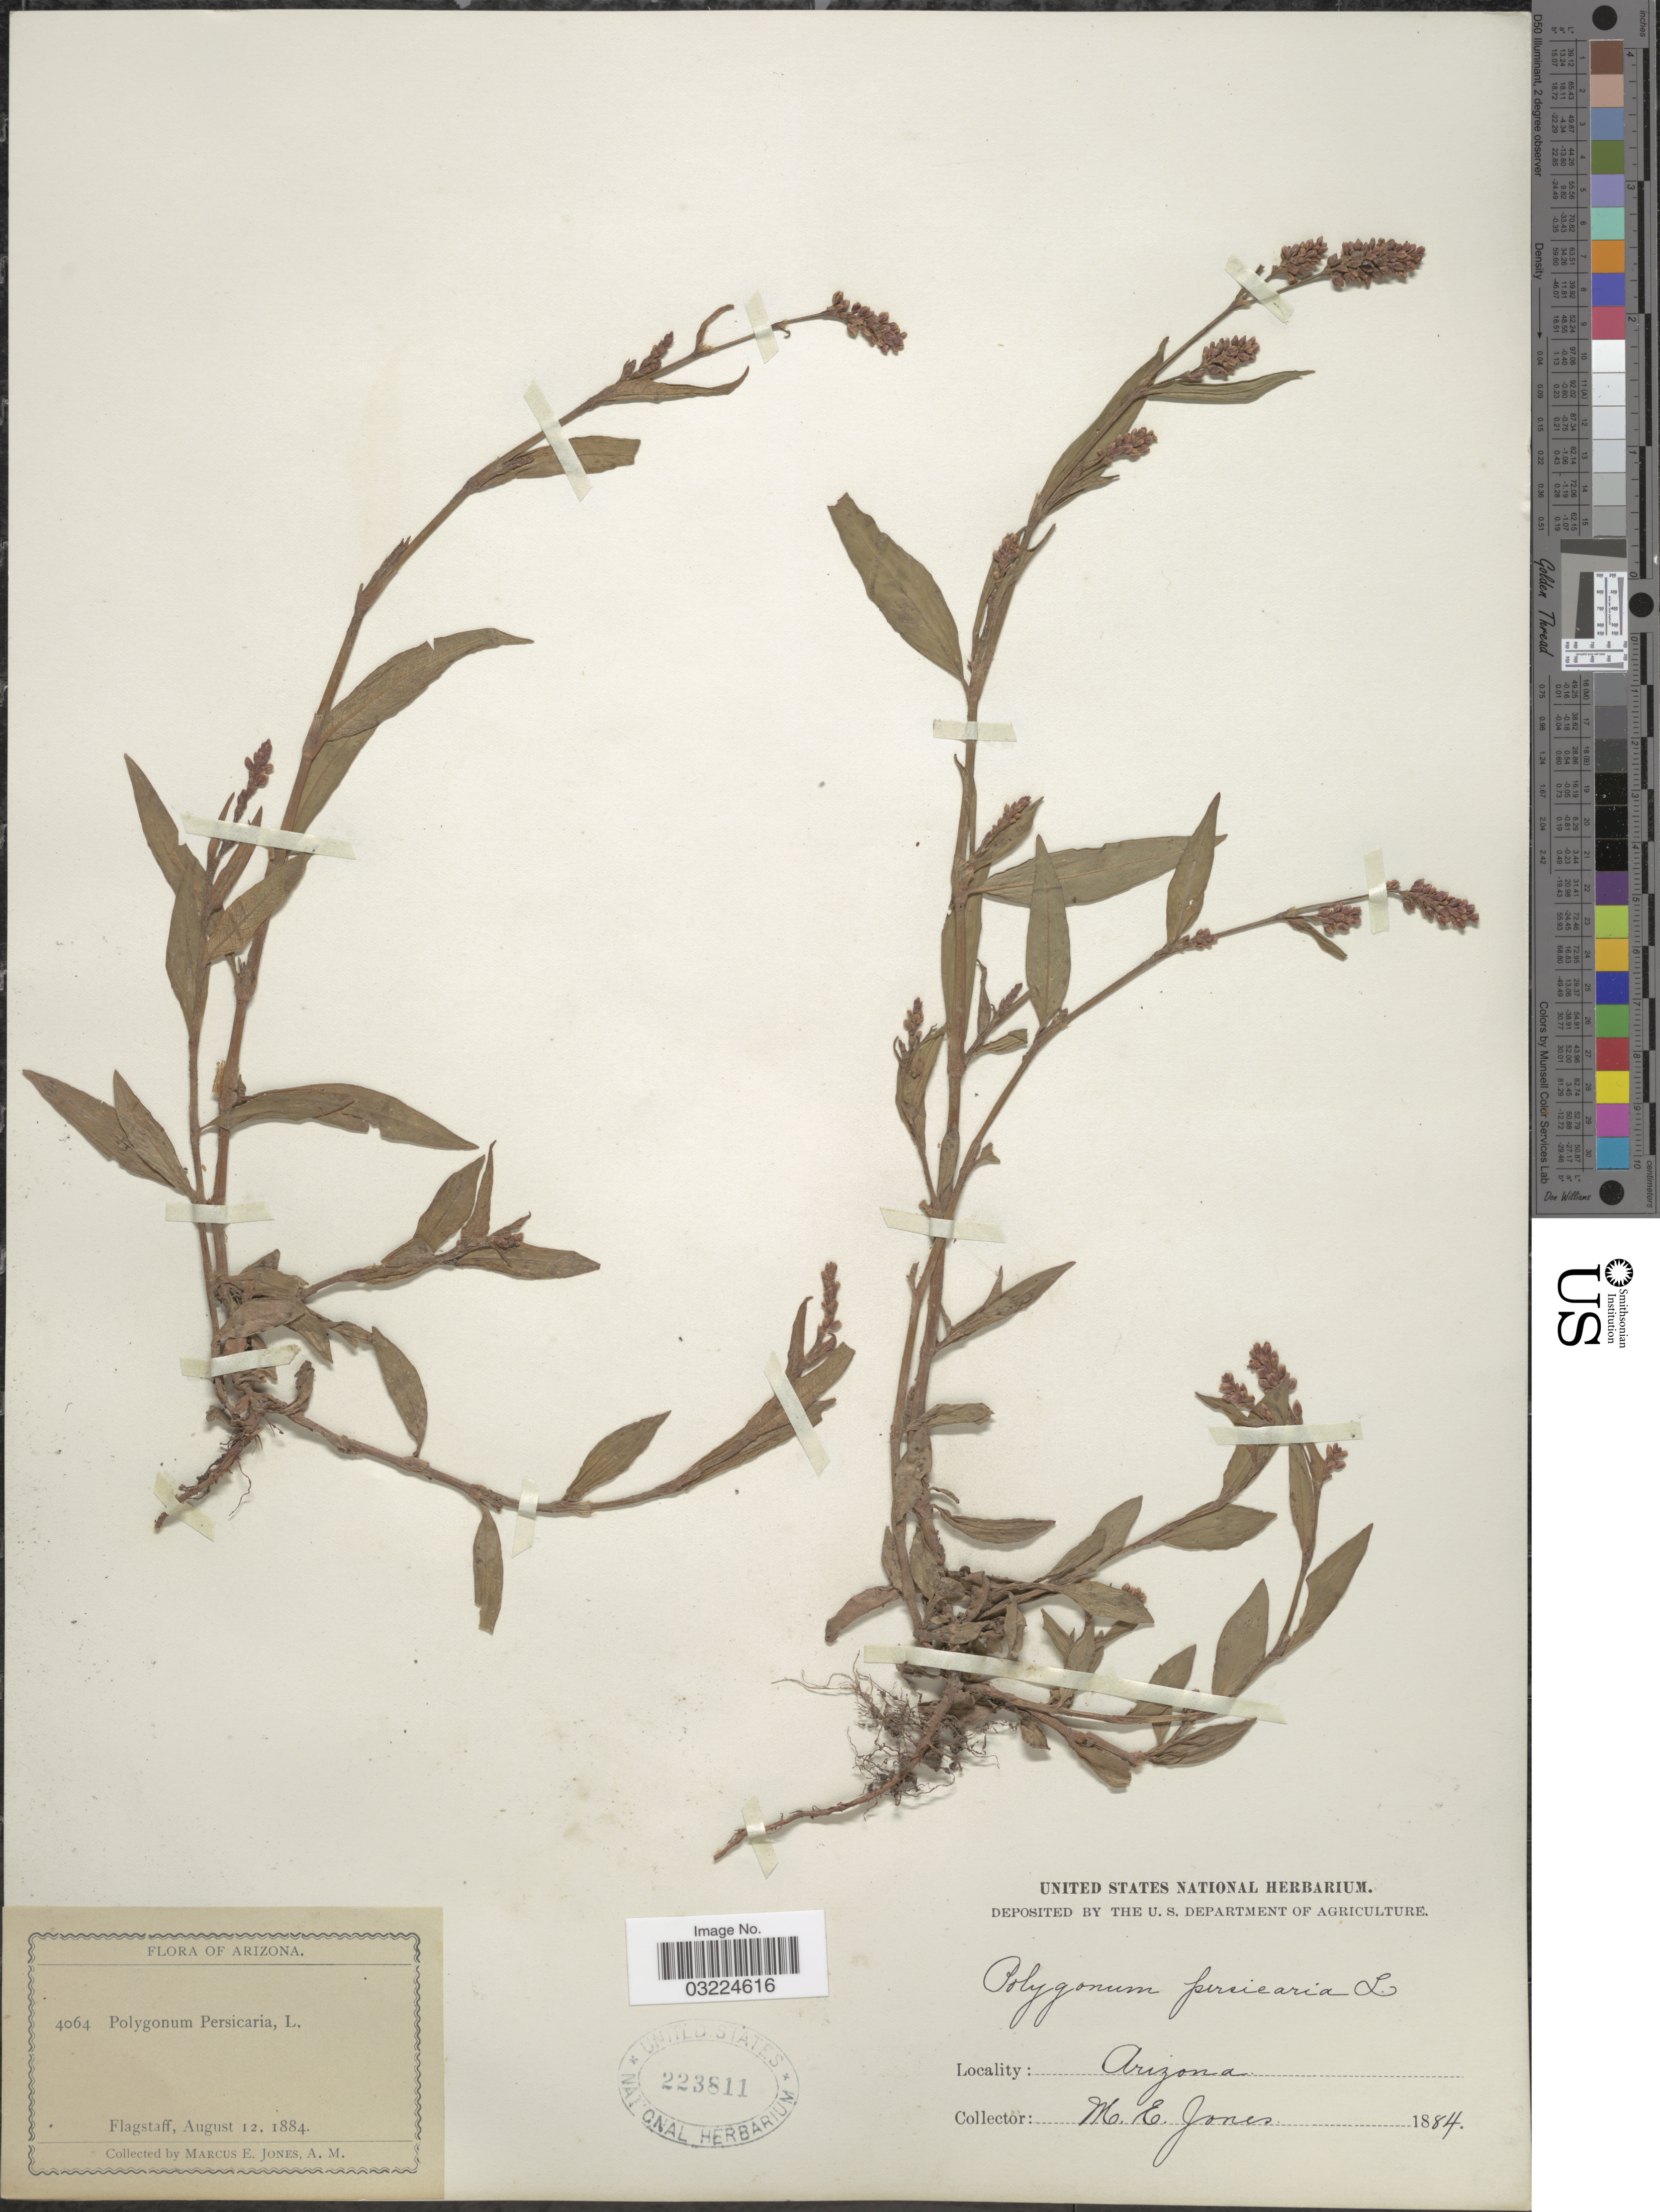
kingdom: Plantae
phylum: Tracheophyta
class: Magnoliopsida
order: Caryophyllales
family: Polygonaceae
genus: Persicaria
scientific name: Persicaria maculosa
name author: S.F. Gray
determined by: Atha, D. E.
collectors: M. E. Jones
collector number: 4064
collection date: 1884-08-12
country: United States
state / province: Arizona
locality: Flagstaff.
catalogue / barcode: US 223811